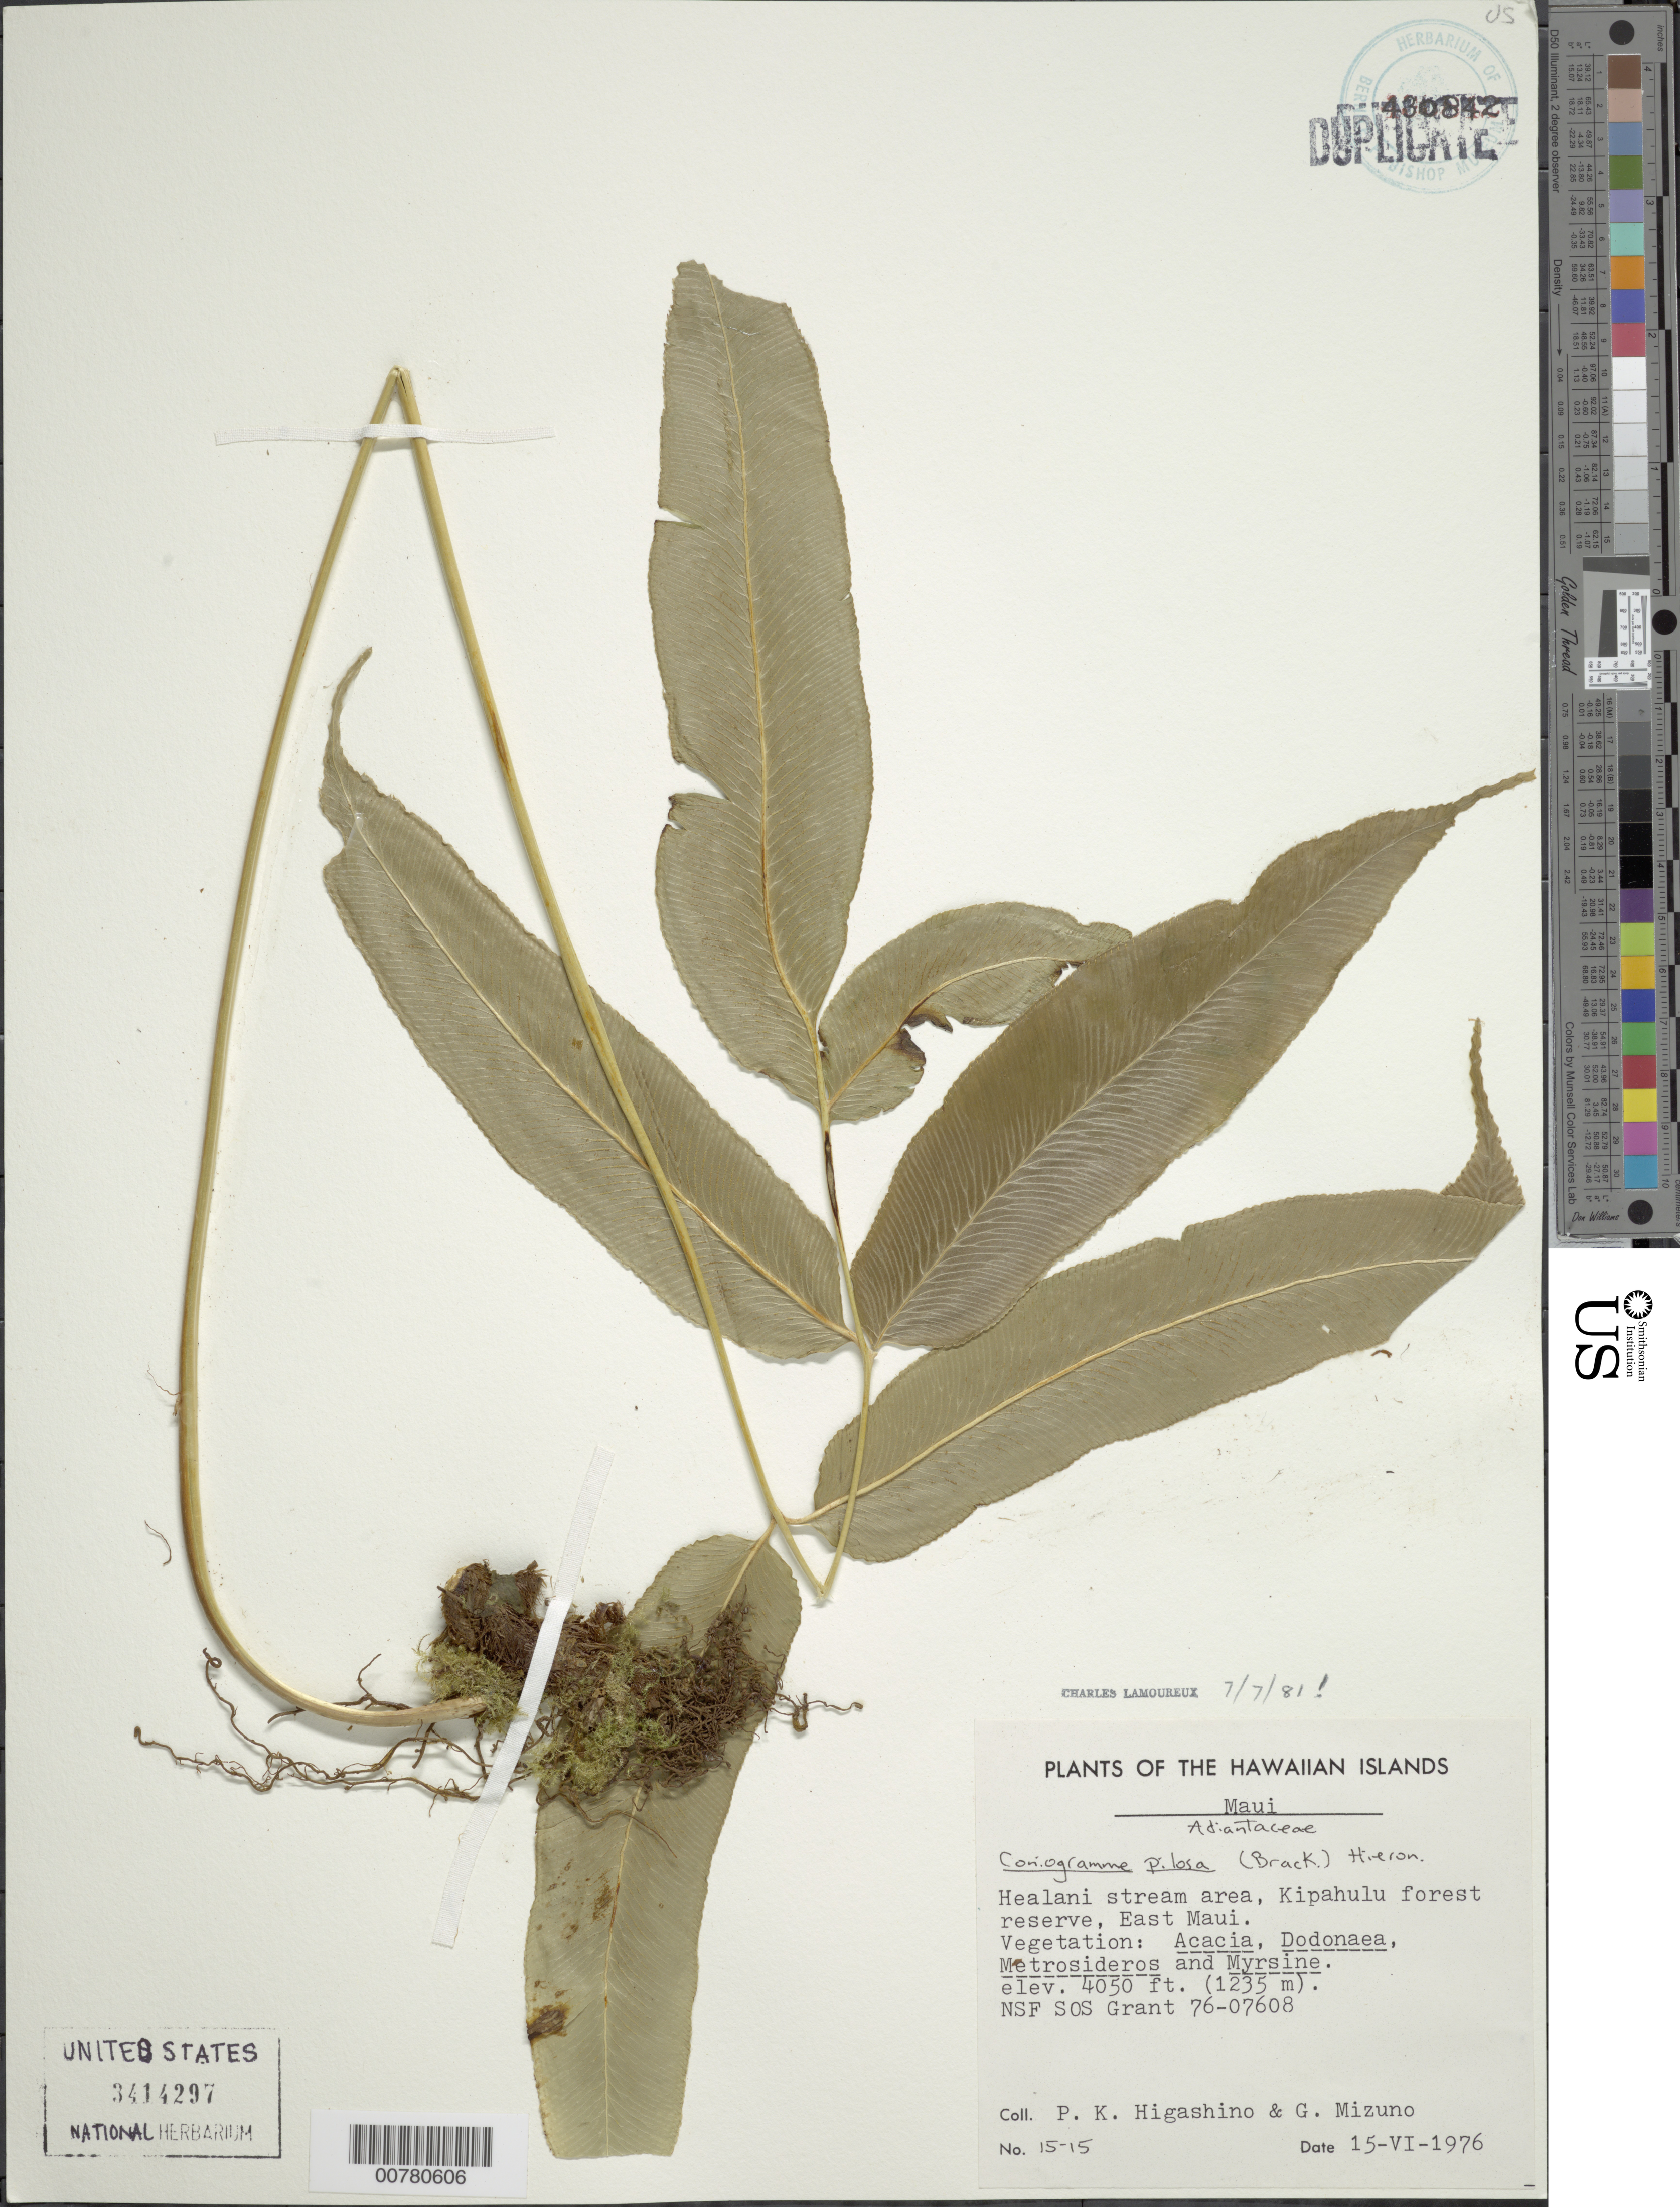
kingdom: Plantae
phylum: Tracheophyta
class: Polypodiopsida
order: Polypodiales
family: Pteridaceae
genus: Coniogramme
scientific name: Coniogramme pilosa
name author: (Brack.) Hieron.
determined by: Lamoureux, C. H.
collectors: P. Higashino & G. Mizuno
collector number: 15-15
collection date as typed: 15 Jun 1976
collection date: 1976-06-15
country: United States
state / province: Hawaii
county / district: Maui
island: Maui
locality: East, Healani stream, Kipahulu FR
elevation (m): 1234.4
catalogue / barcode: US 3414297